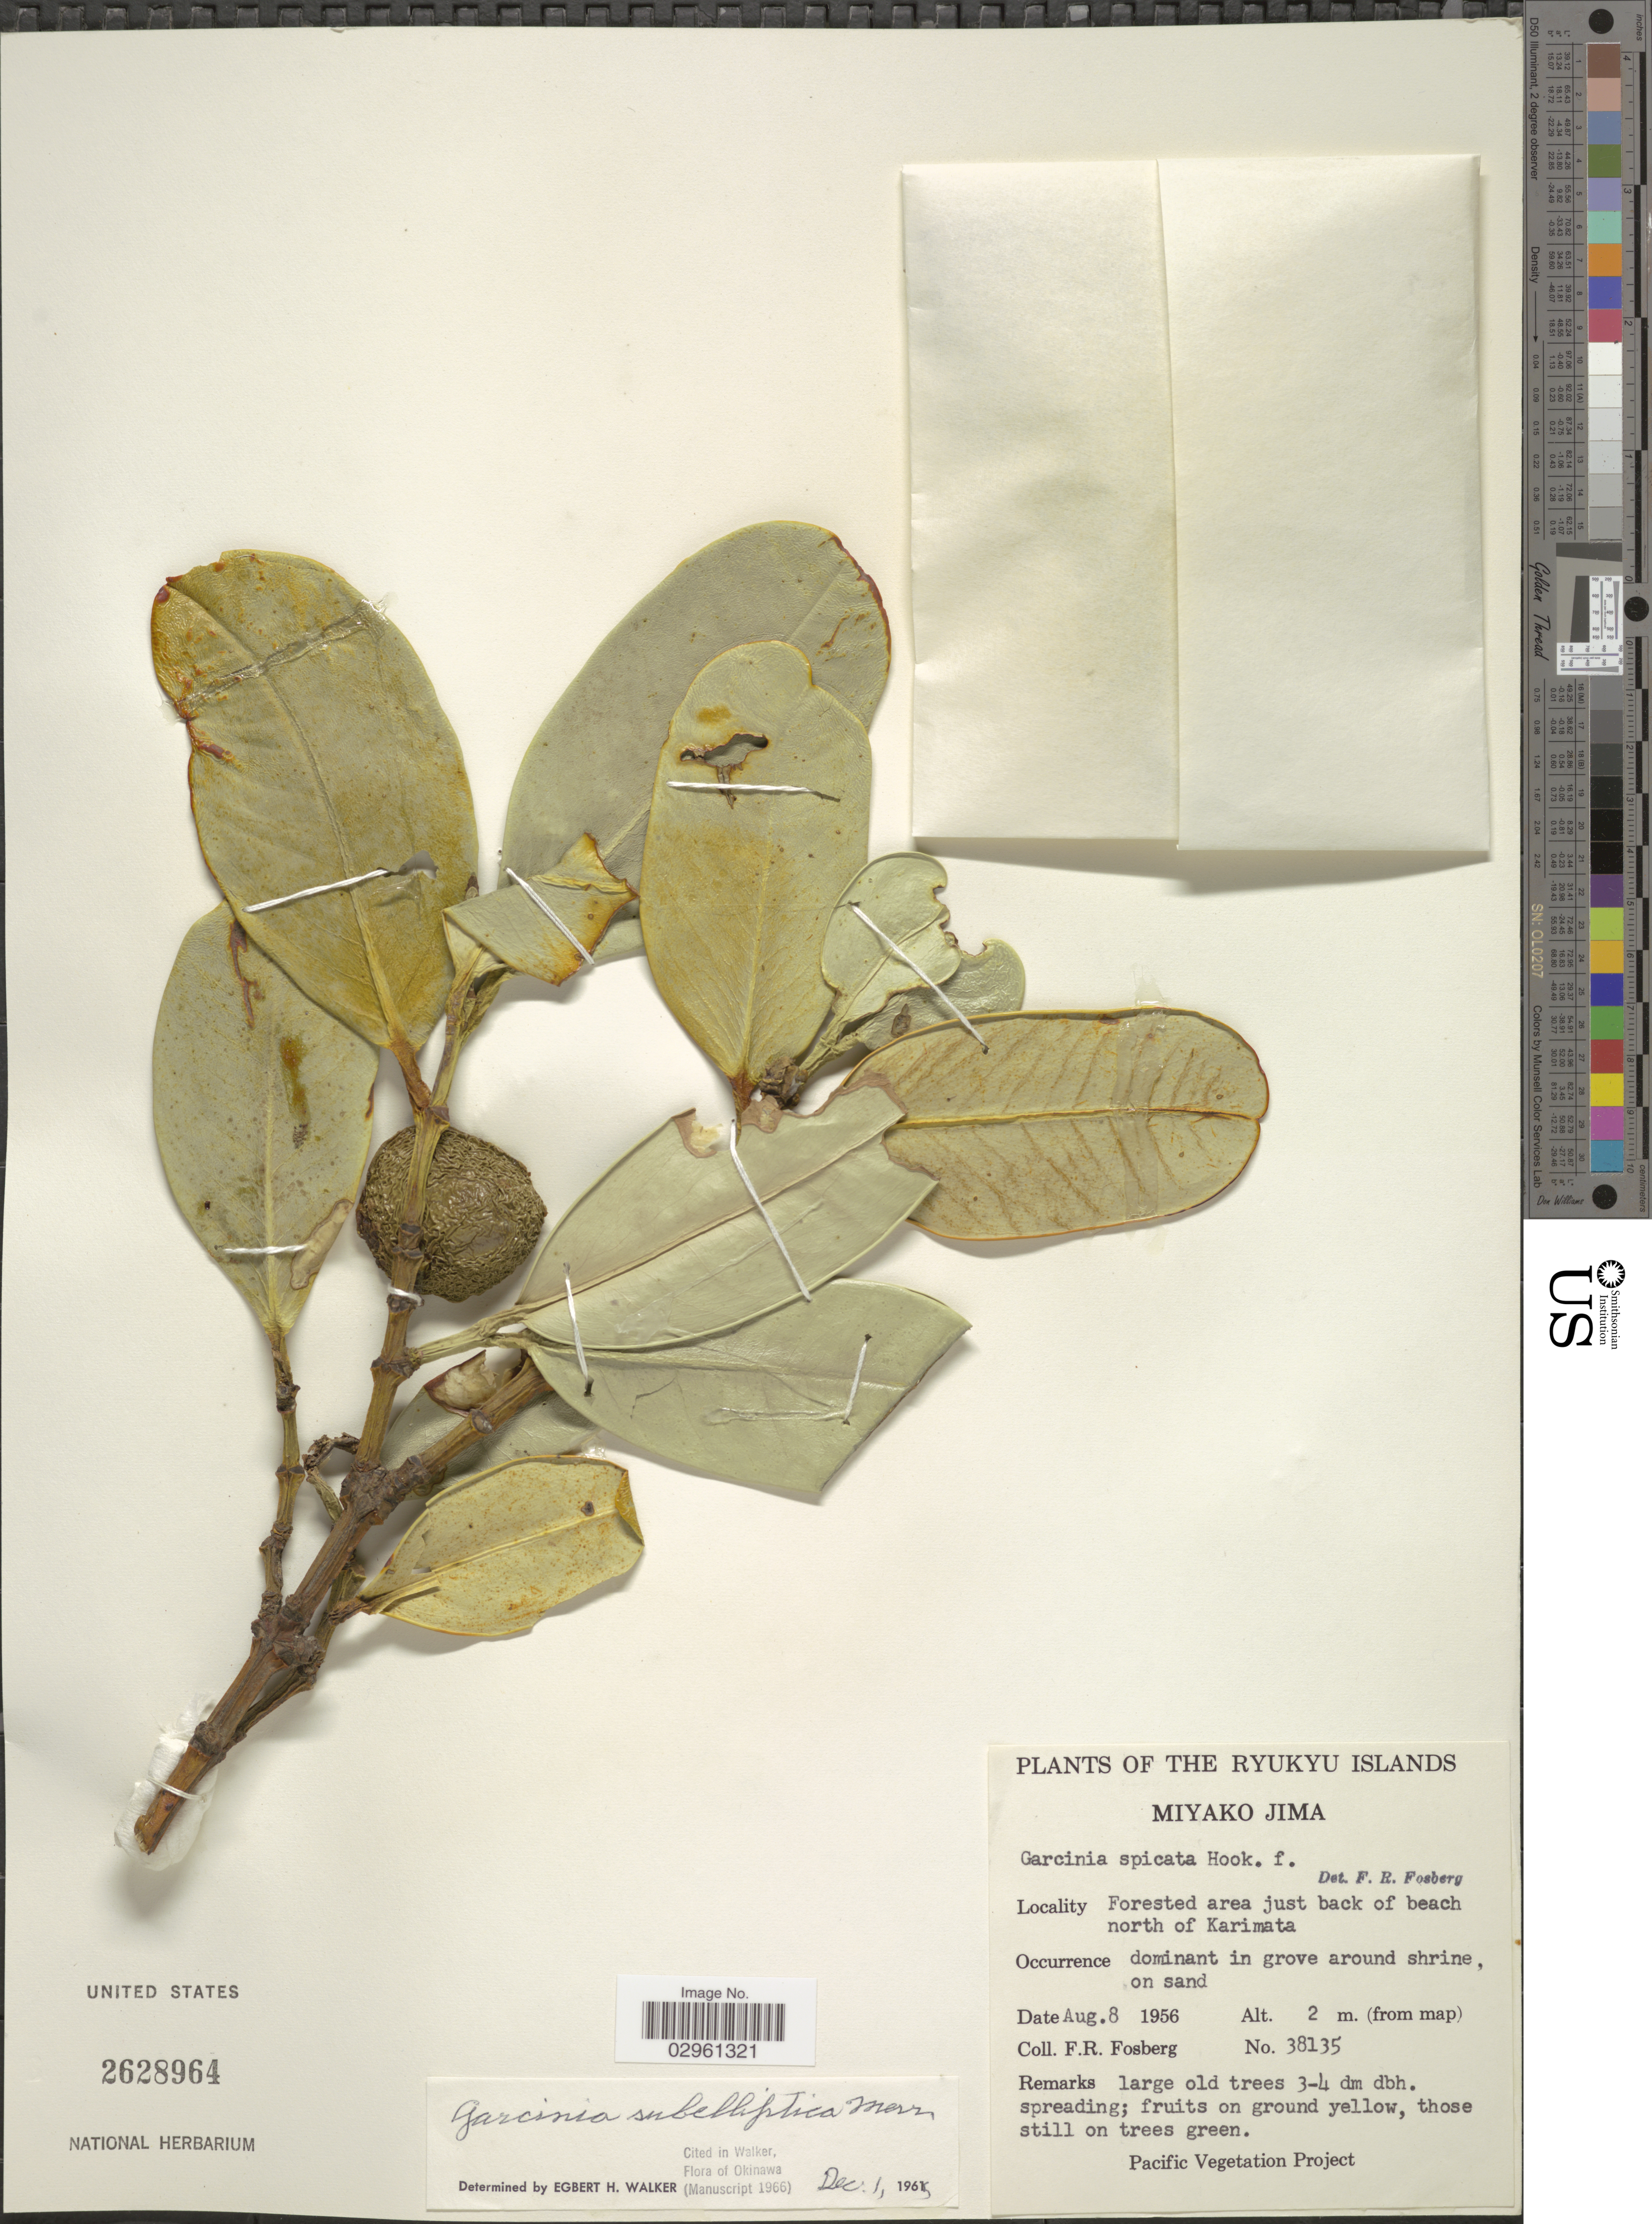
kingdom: Plantae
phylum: Tracheophyta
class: Magnoliopsida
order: Malpighiales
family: Clusiaceae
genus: Garcinia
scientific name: Garcinia subelliptica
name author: Merr.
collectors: F. R. Fosberg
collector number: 38135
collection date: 1956-08-08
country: Japan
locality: The Ryukyu Islands. Miyako Jima. Forested area just back of beach north of Karimata.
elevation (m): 2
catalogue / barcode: US 2628964